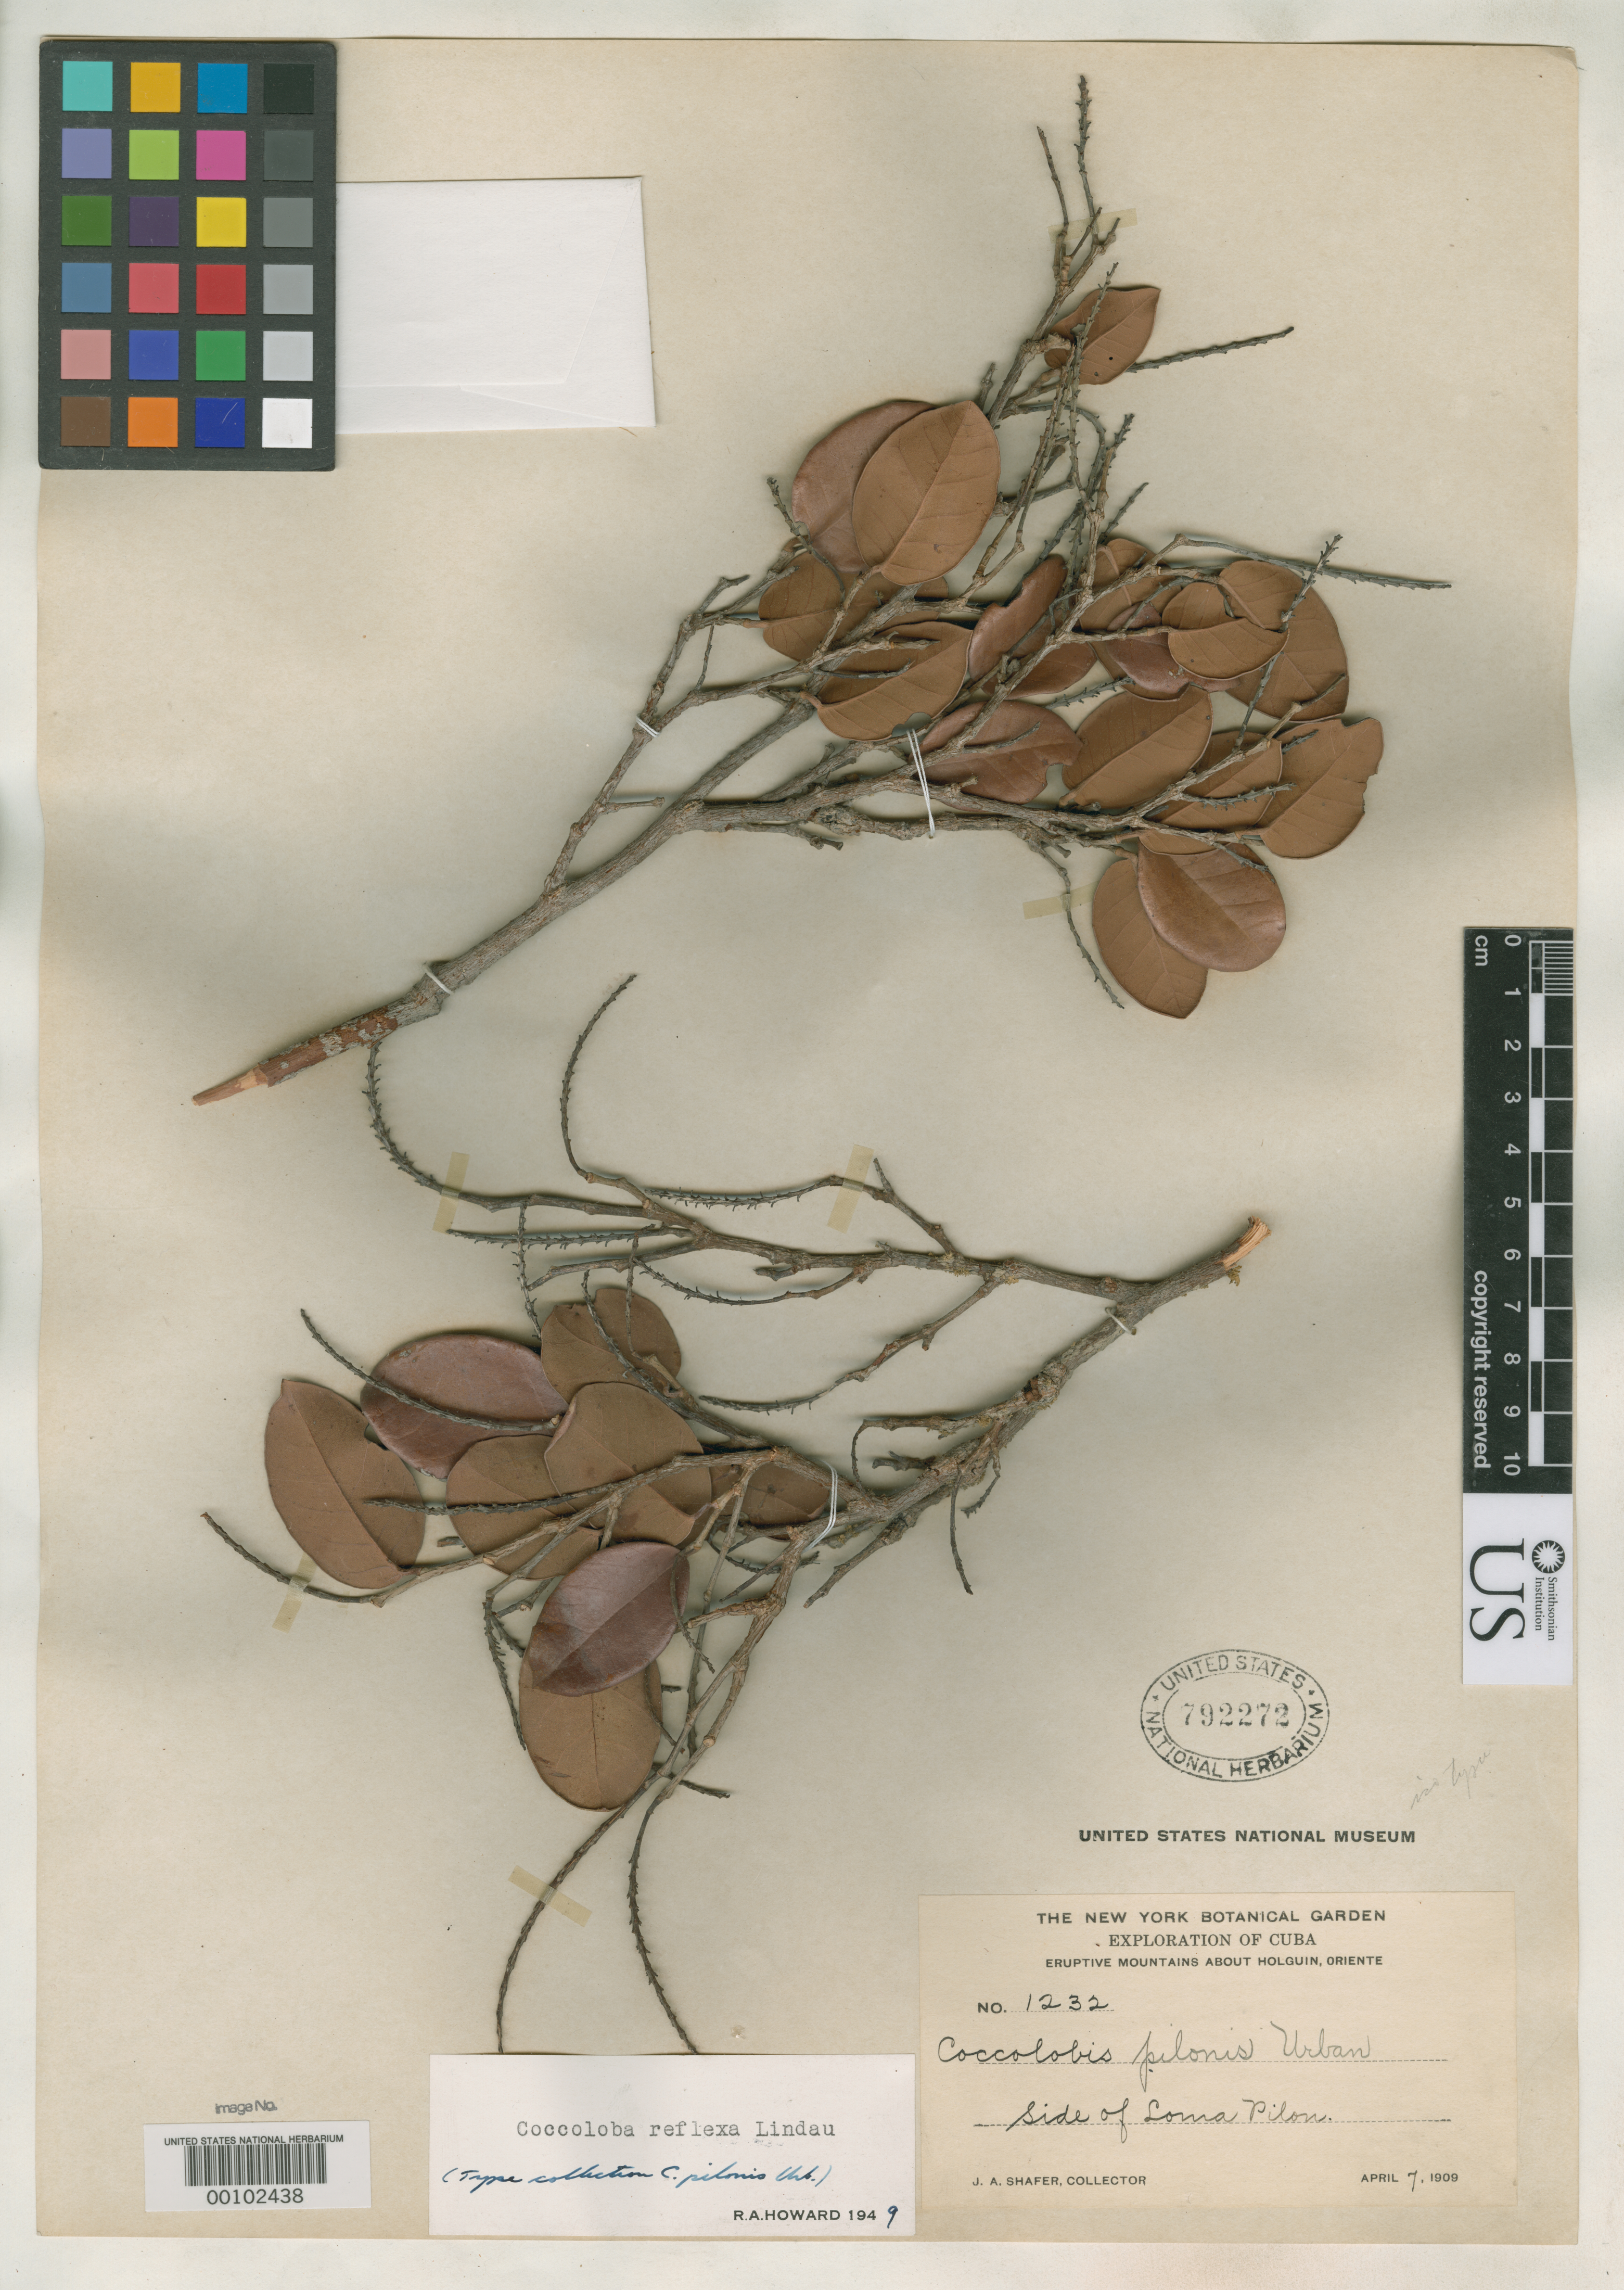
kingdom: Plantae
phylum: Tracheophyta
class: Magnoliopsida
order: Caryophyllales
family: Polygonaceae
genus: Coccoloba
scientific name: Coccoloba pilonis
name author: Urb.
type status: Isotype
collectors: J. A. Shafer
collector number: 1232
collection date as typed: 07 Apr 1909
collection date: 1909-04-07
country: Cuba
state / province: Oriente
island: Greater Antilles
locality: Circa Holguin in Latere Loma Pilon.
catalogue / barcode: US 792272